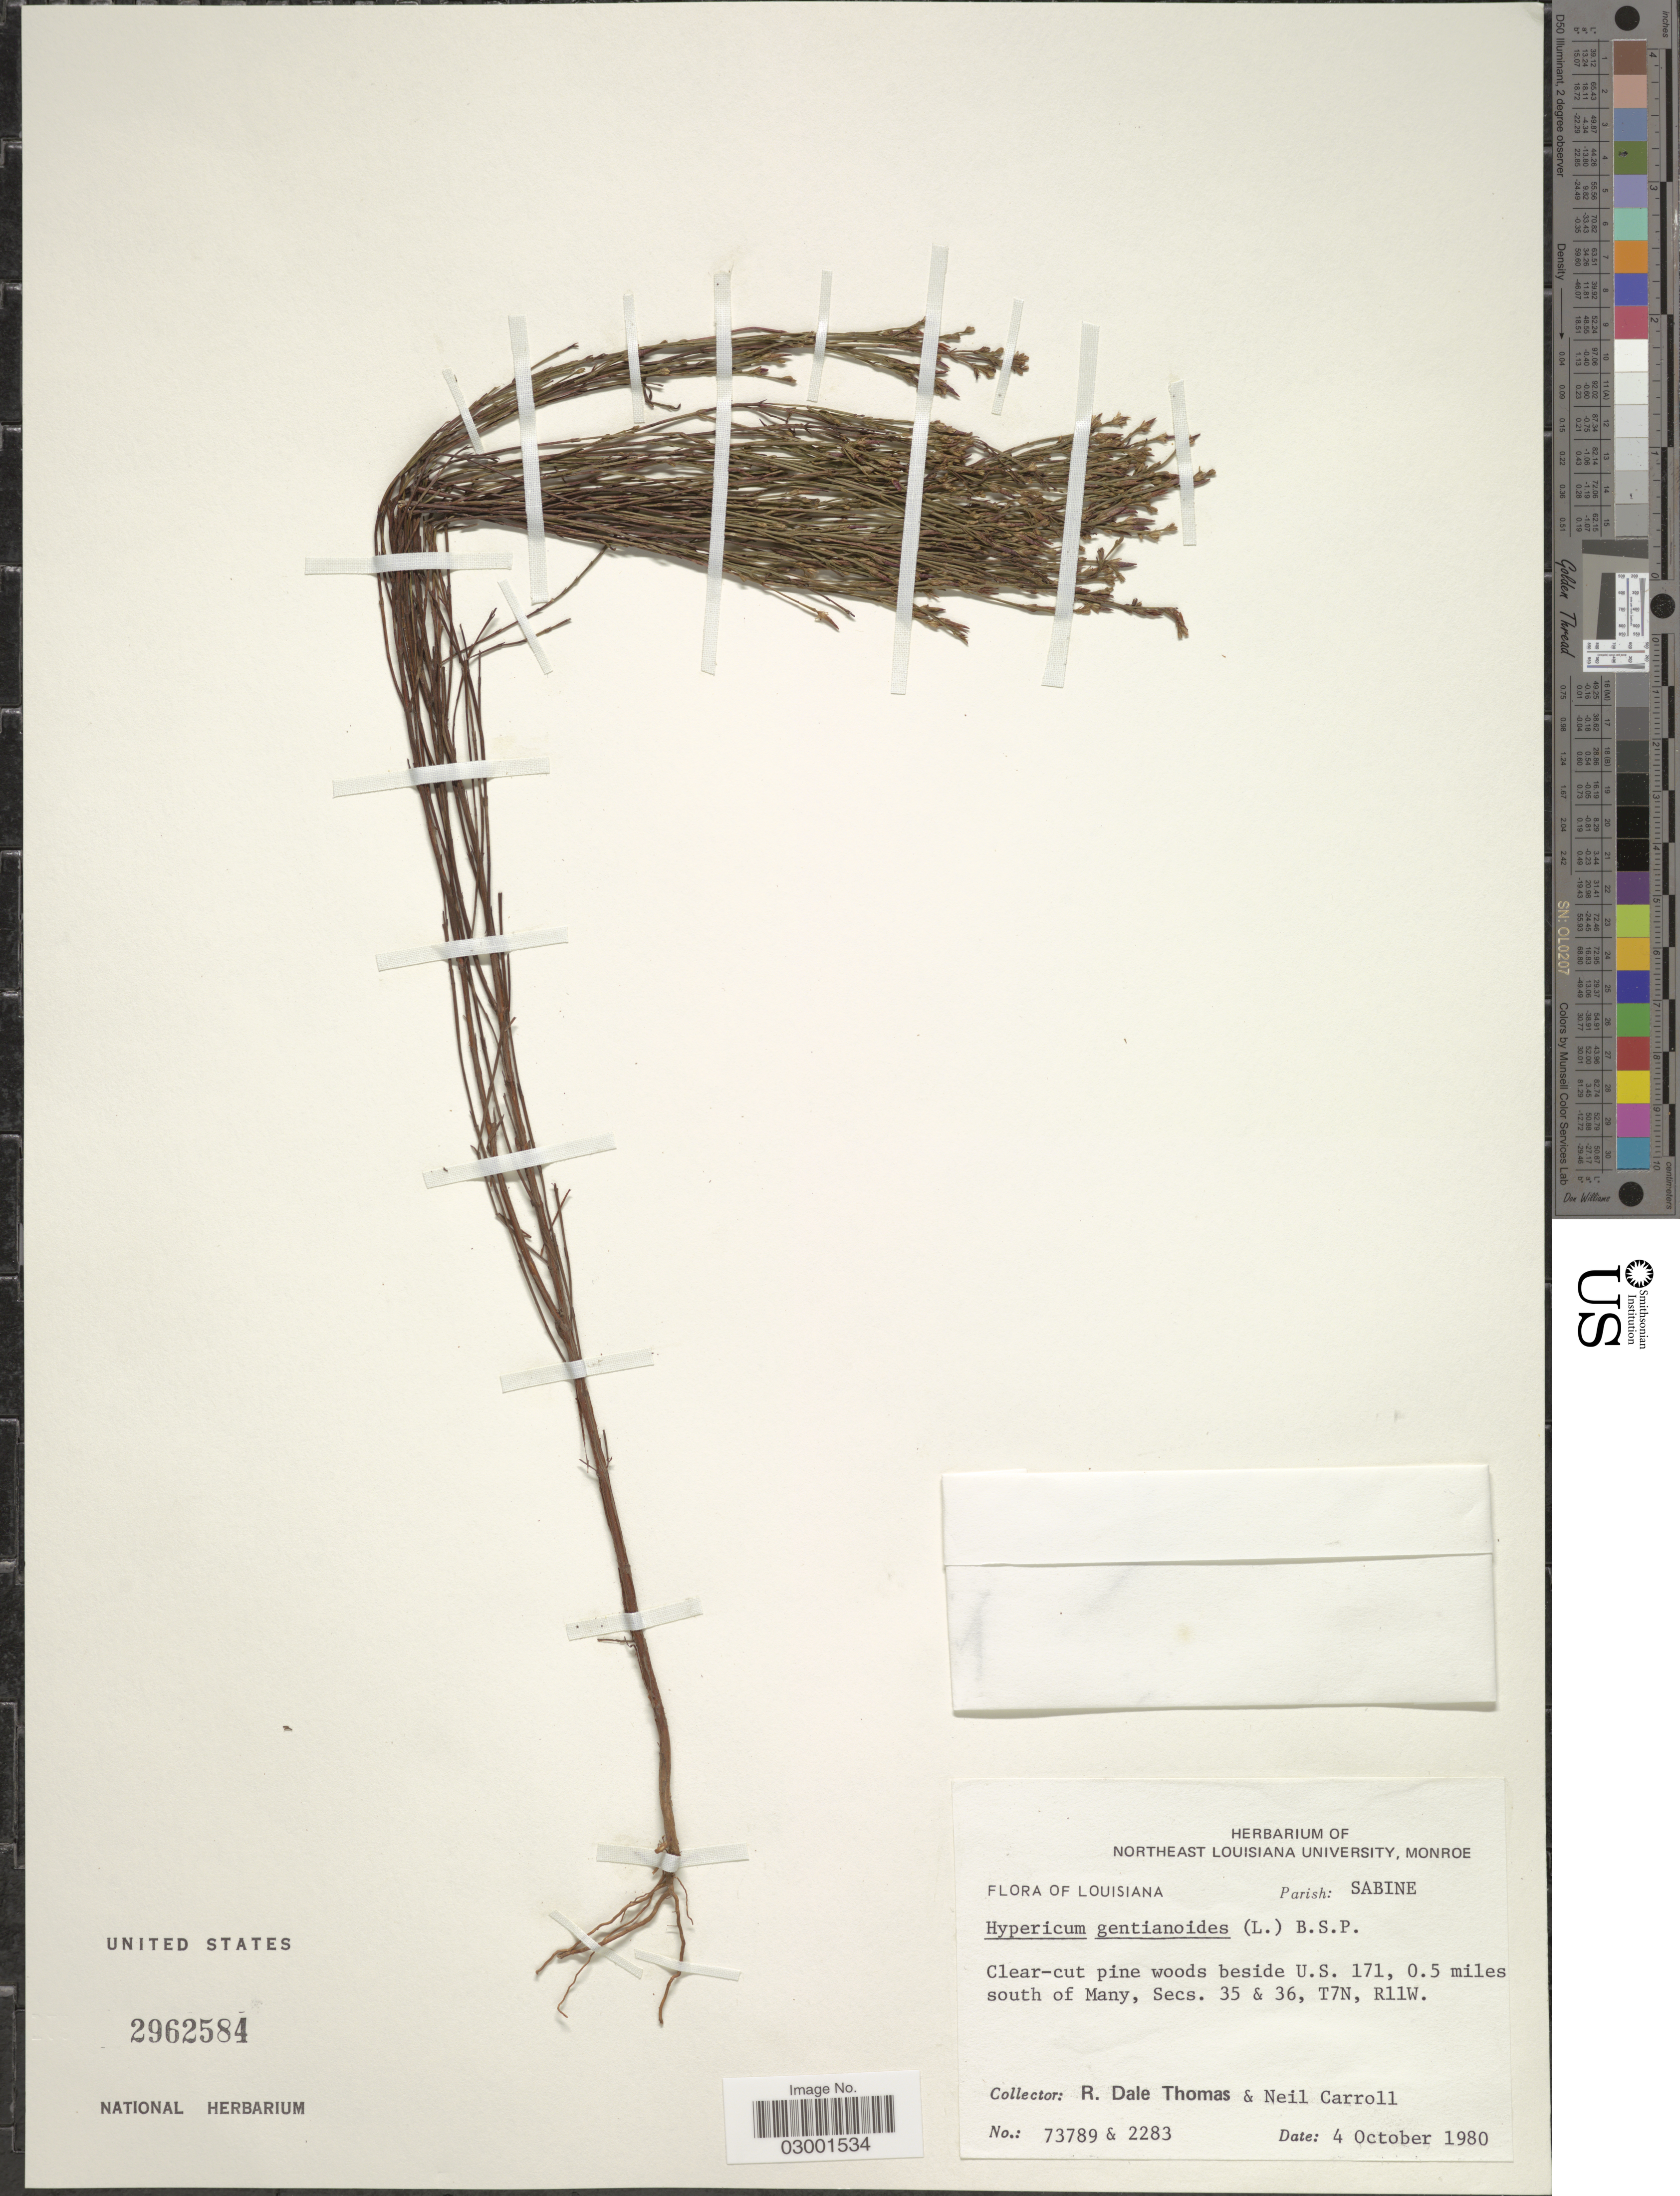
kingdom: Plantae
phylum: Tracheophyta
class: Magnoliopsida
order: Malpighiales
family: Hypericaceae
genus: Hypericum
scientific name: Hypericum gentianoides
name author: (L.) Britton, Stearns & Poggenb.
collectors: R. Thomas & N. Carroll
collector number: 73789/2283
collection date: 1980-10-04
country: United States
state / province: Louisiana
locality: Parish: Sabine, Clear-cut pine woods beside U.S. 171, 0.5 miles south of Many, Secs. 35 & 36, T7N, R11W3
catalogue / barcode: US 2962584